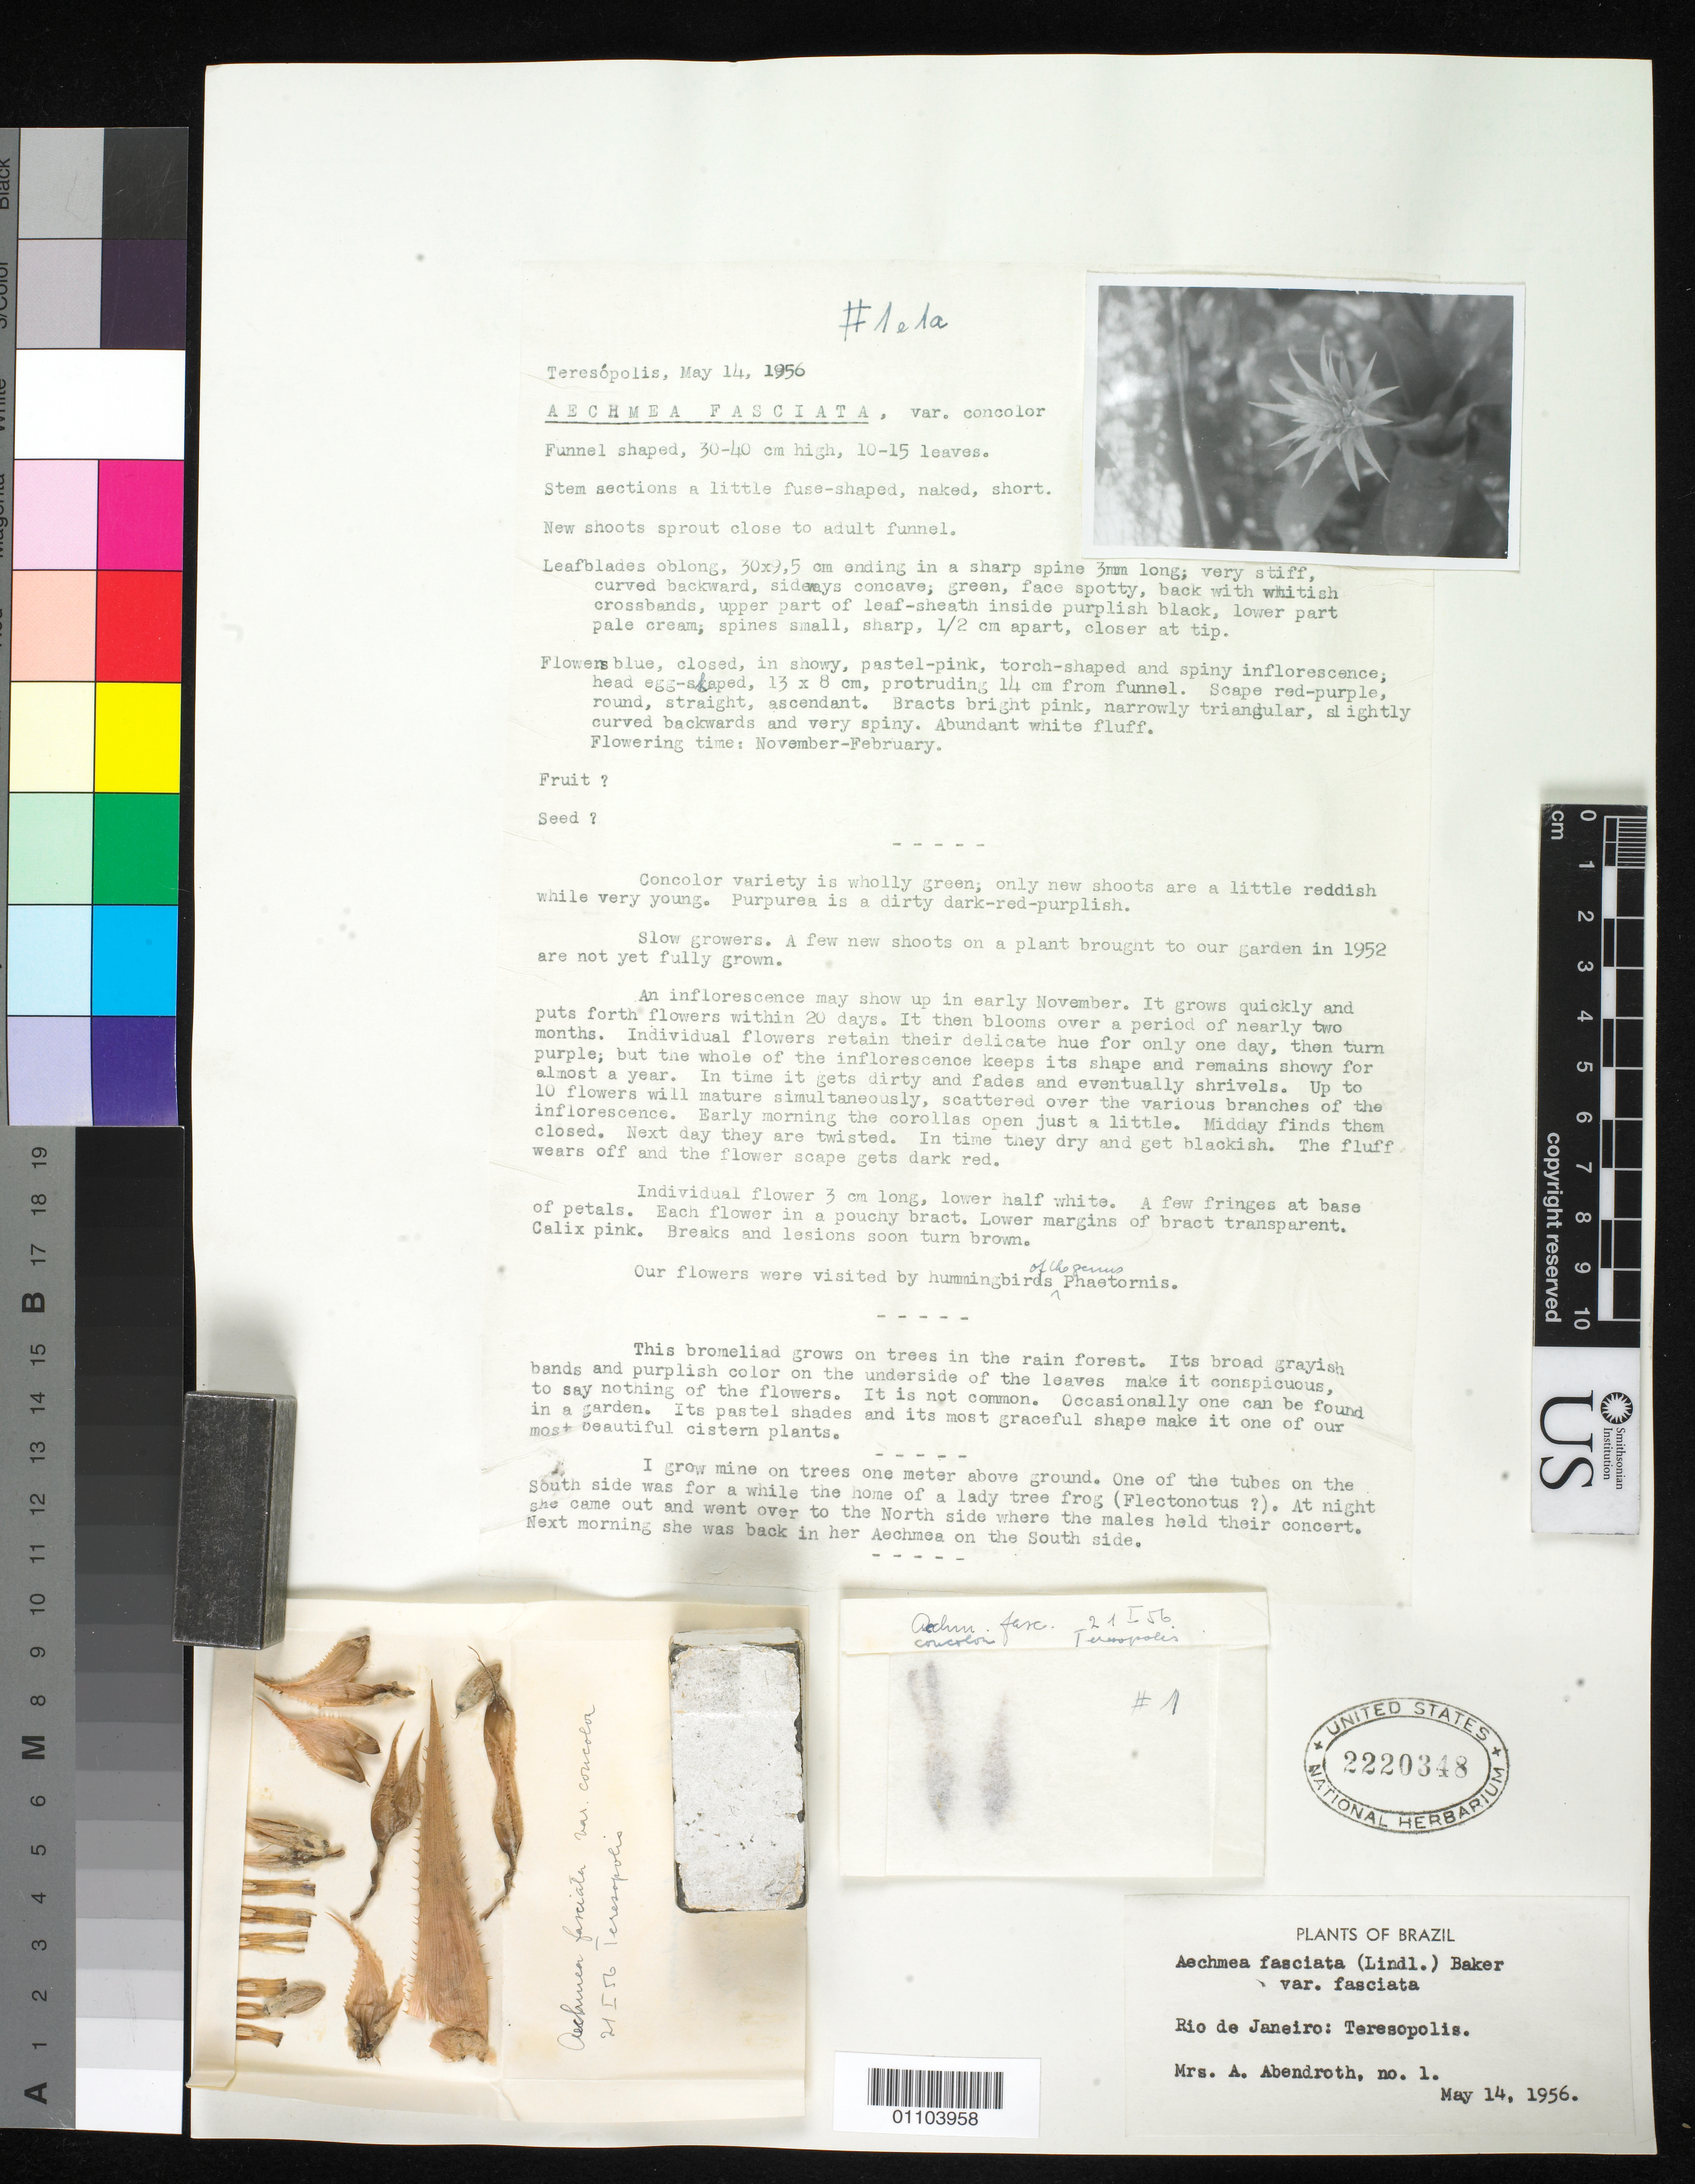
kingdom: Plantae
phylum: Tracheophyta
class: Liliopsida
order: Poales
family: Bromeliaceae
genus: Aechmea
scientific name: Aechmea fasciata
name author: (Lindl.) Baker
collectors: A. Abendroth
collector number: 1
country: Brazil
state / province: Rio de Janeiro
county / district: Teresópolis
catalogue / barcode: US 2220348